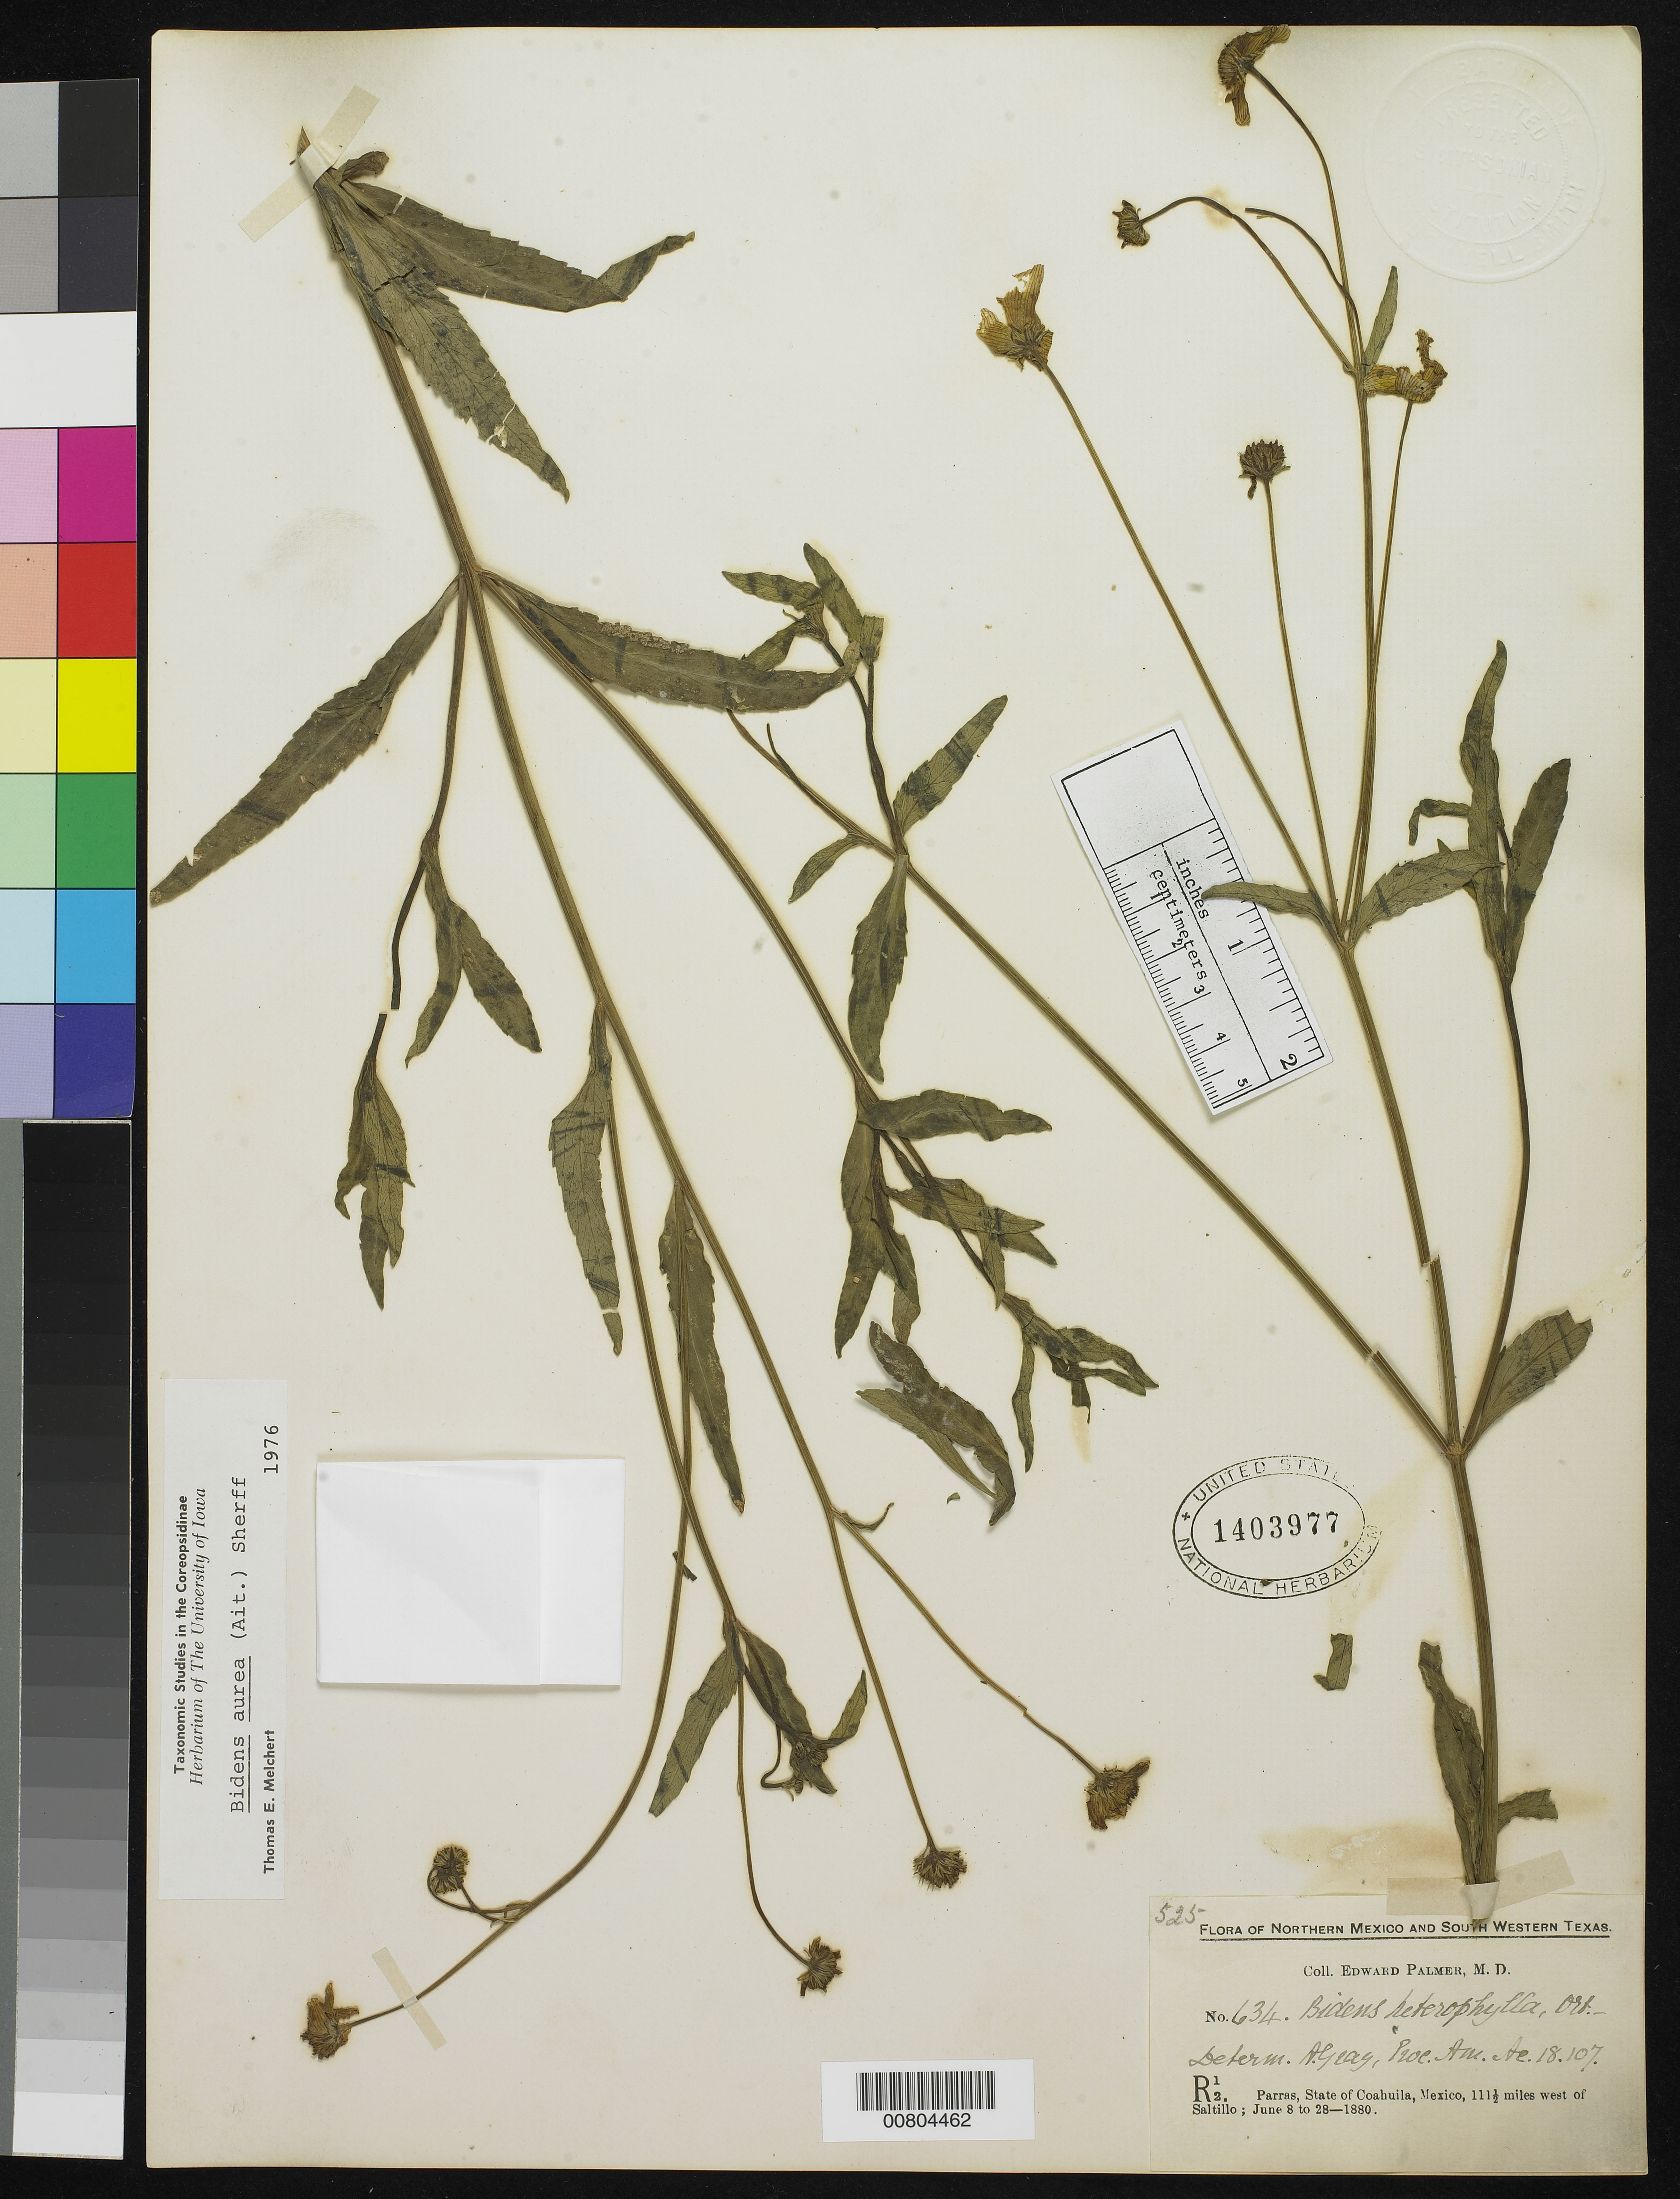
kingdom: Plantae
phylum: Tracheophyta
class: Magnoliopsida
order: Asterales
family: Asteraceae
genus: Bidens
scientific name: Bidens aurea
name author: (Aiton) Sherff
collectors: E. Palmer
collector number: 634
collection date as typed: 08 Jun 1880 to 28 Jun 1880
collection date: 1880-06-08/1880-06-28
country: Mexico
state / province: Coahuila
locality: R12. Parras, Coahuila, 111½ miles west of Saltillo.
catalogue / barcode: US 1403977